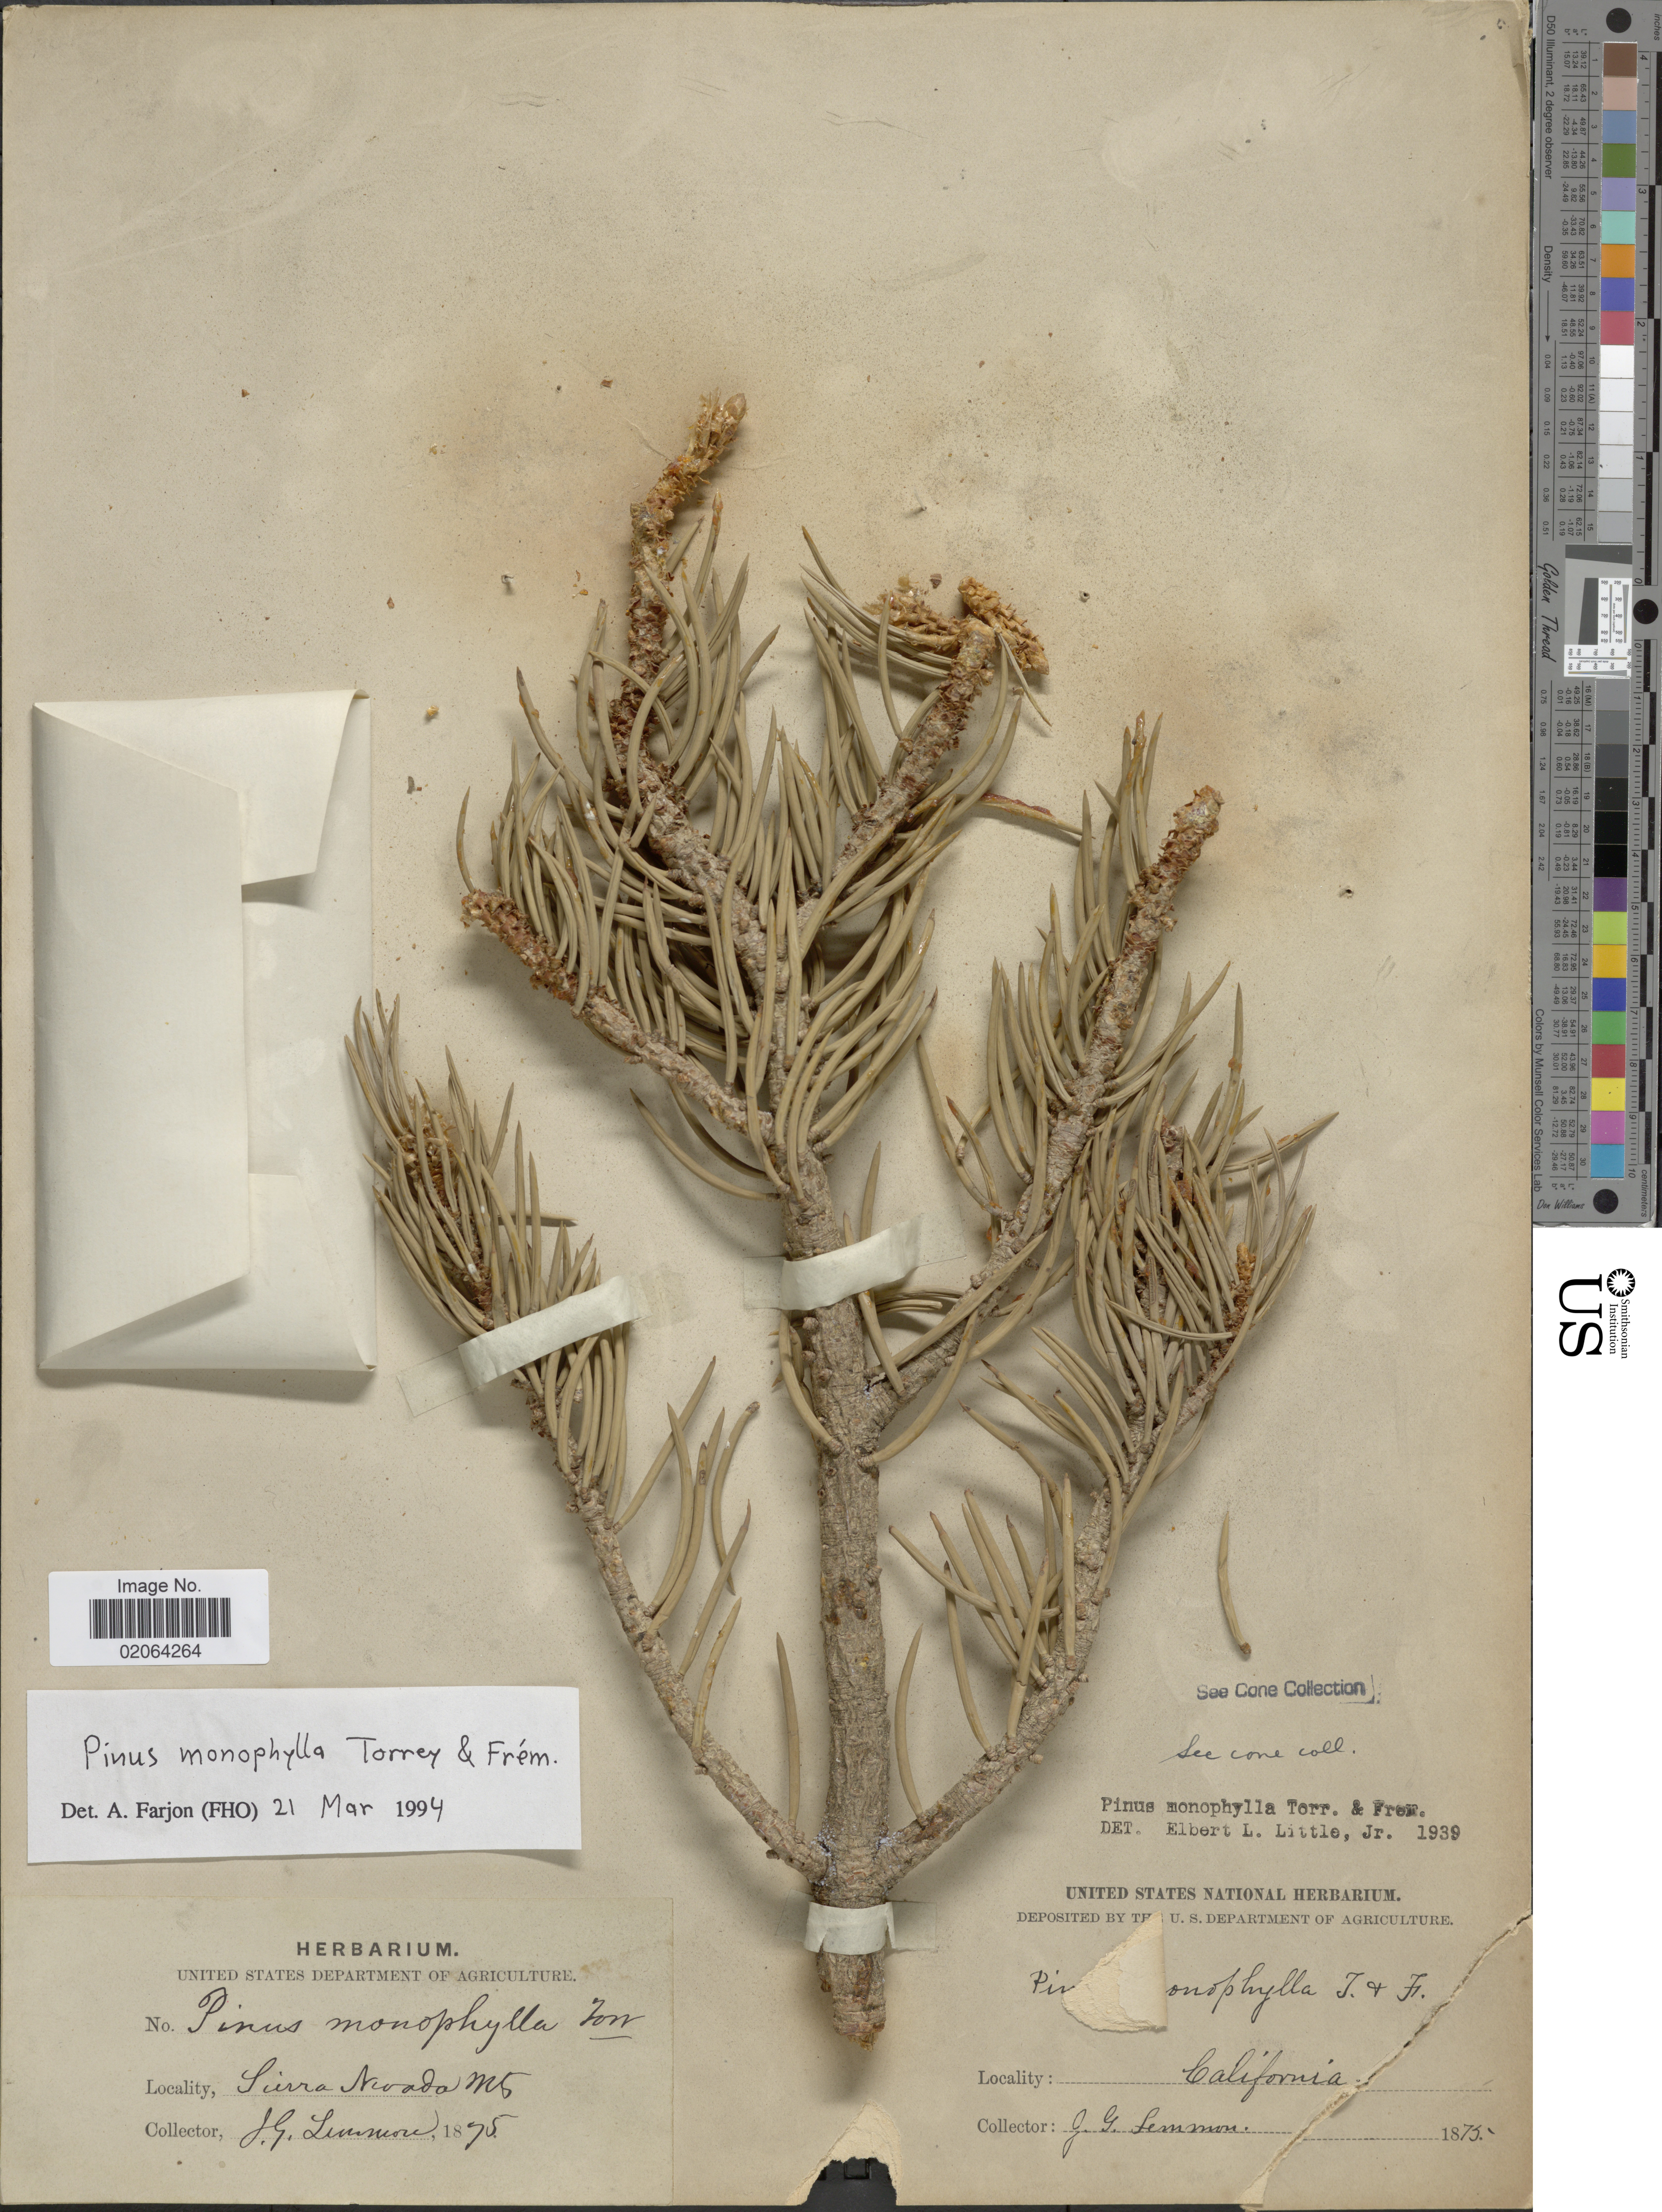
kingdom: Plantae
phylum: Tracheophyta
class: Pinopsida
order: Pinales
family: Pinaceae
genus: Pinus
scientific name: Pinus monophylla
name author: Torr. & Frém.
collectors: J. Lemmon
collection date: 1875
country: United States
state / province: California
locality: Sierra Nevada, Mts.